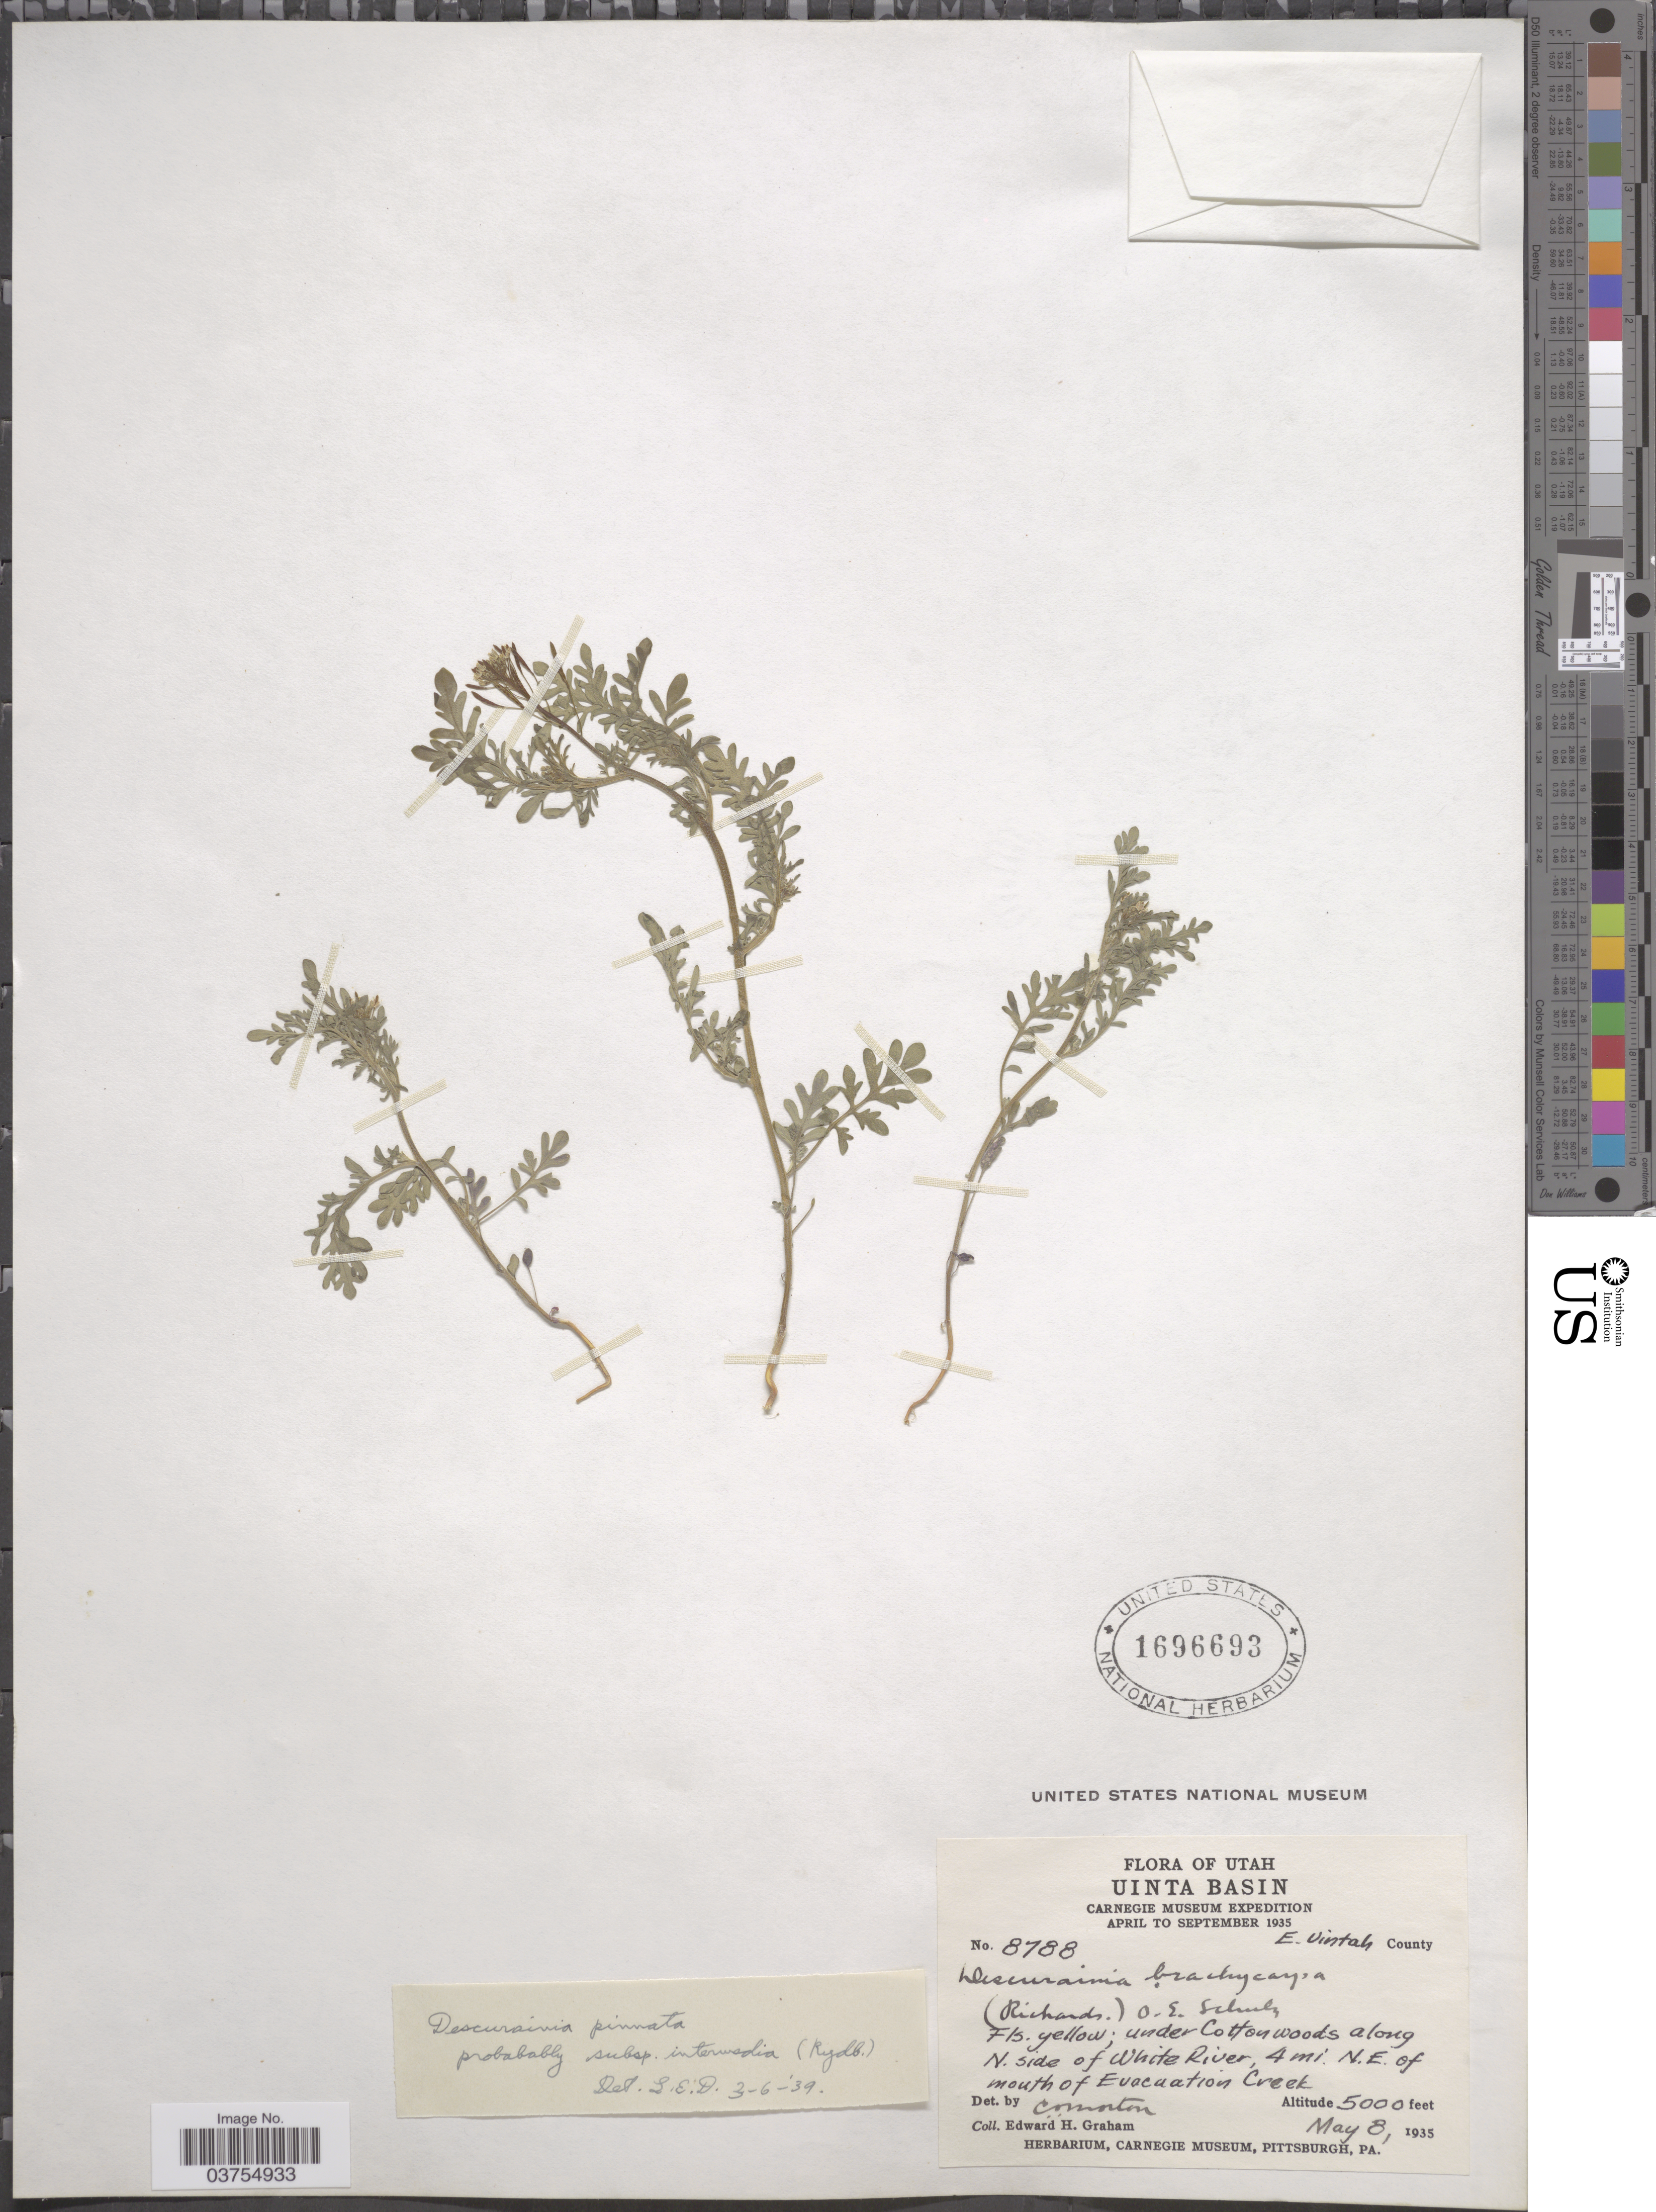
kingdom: Plantae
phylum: Tracheophyta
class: Magnoliopsida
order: Brassicales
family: Brassicaceae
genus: Descurainia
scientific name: Descurainia pinnata subsp. intermedia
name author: (Rydb.) Detling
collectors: E. H. Graham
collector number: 8788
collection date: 1935-05-08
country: United States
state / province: Utah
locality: Uinta Basin. E. Uintah County. Under Cottonwoods along N. side of White River, 4 mi. N.E. of mouth of Evacuation Creek.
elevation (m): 1524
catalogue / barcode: US 1696693